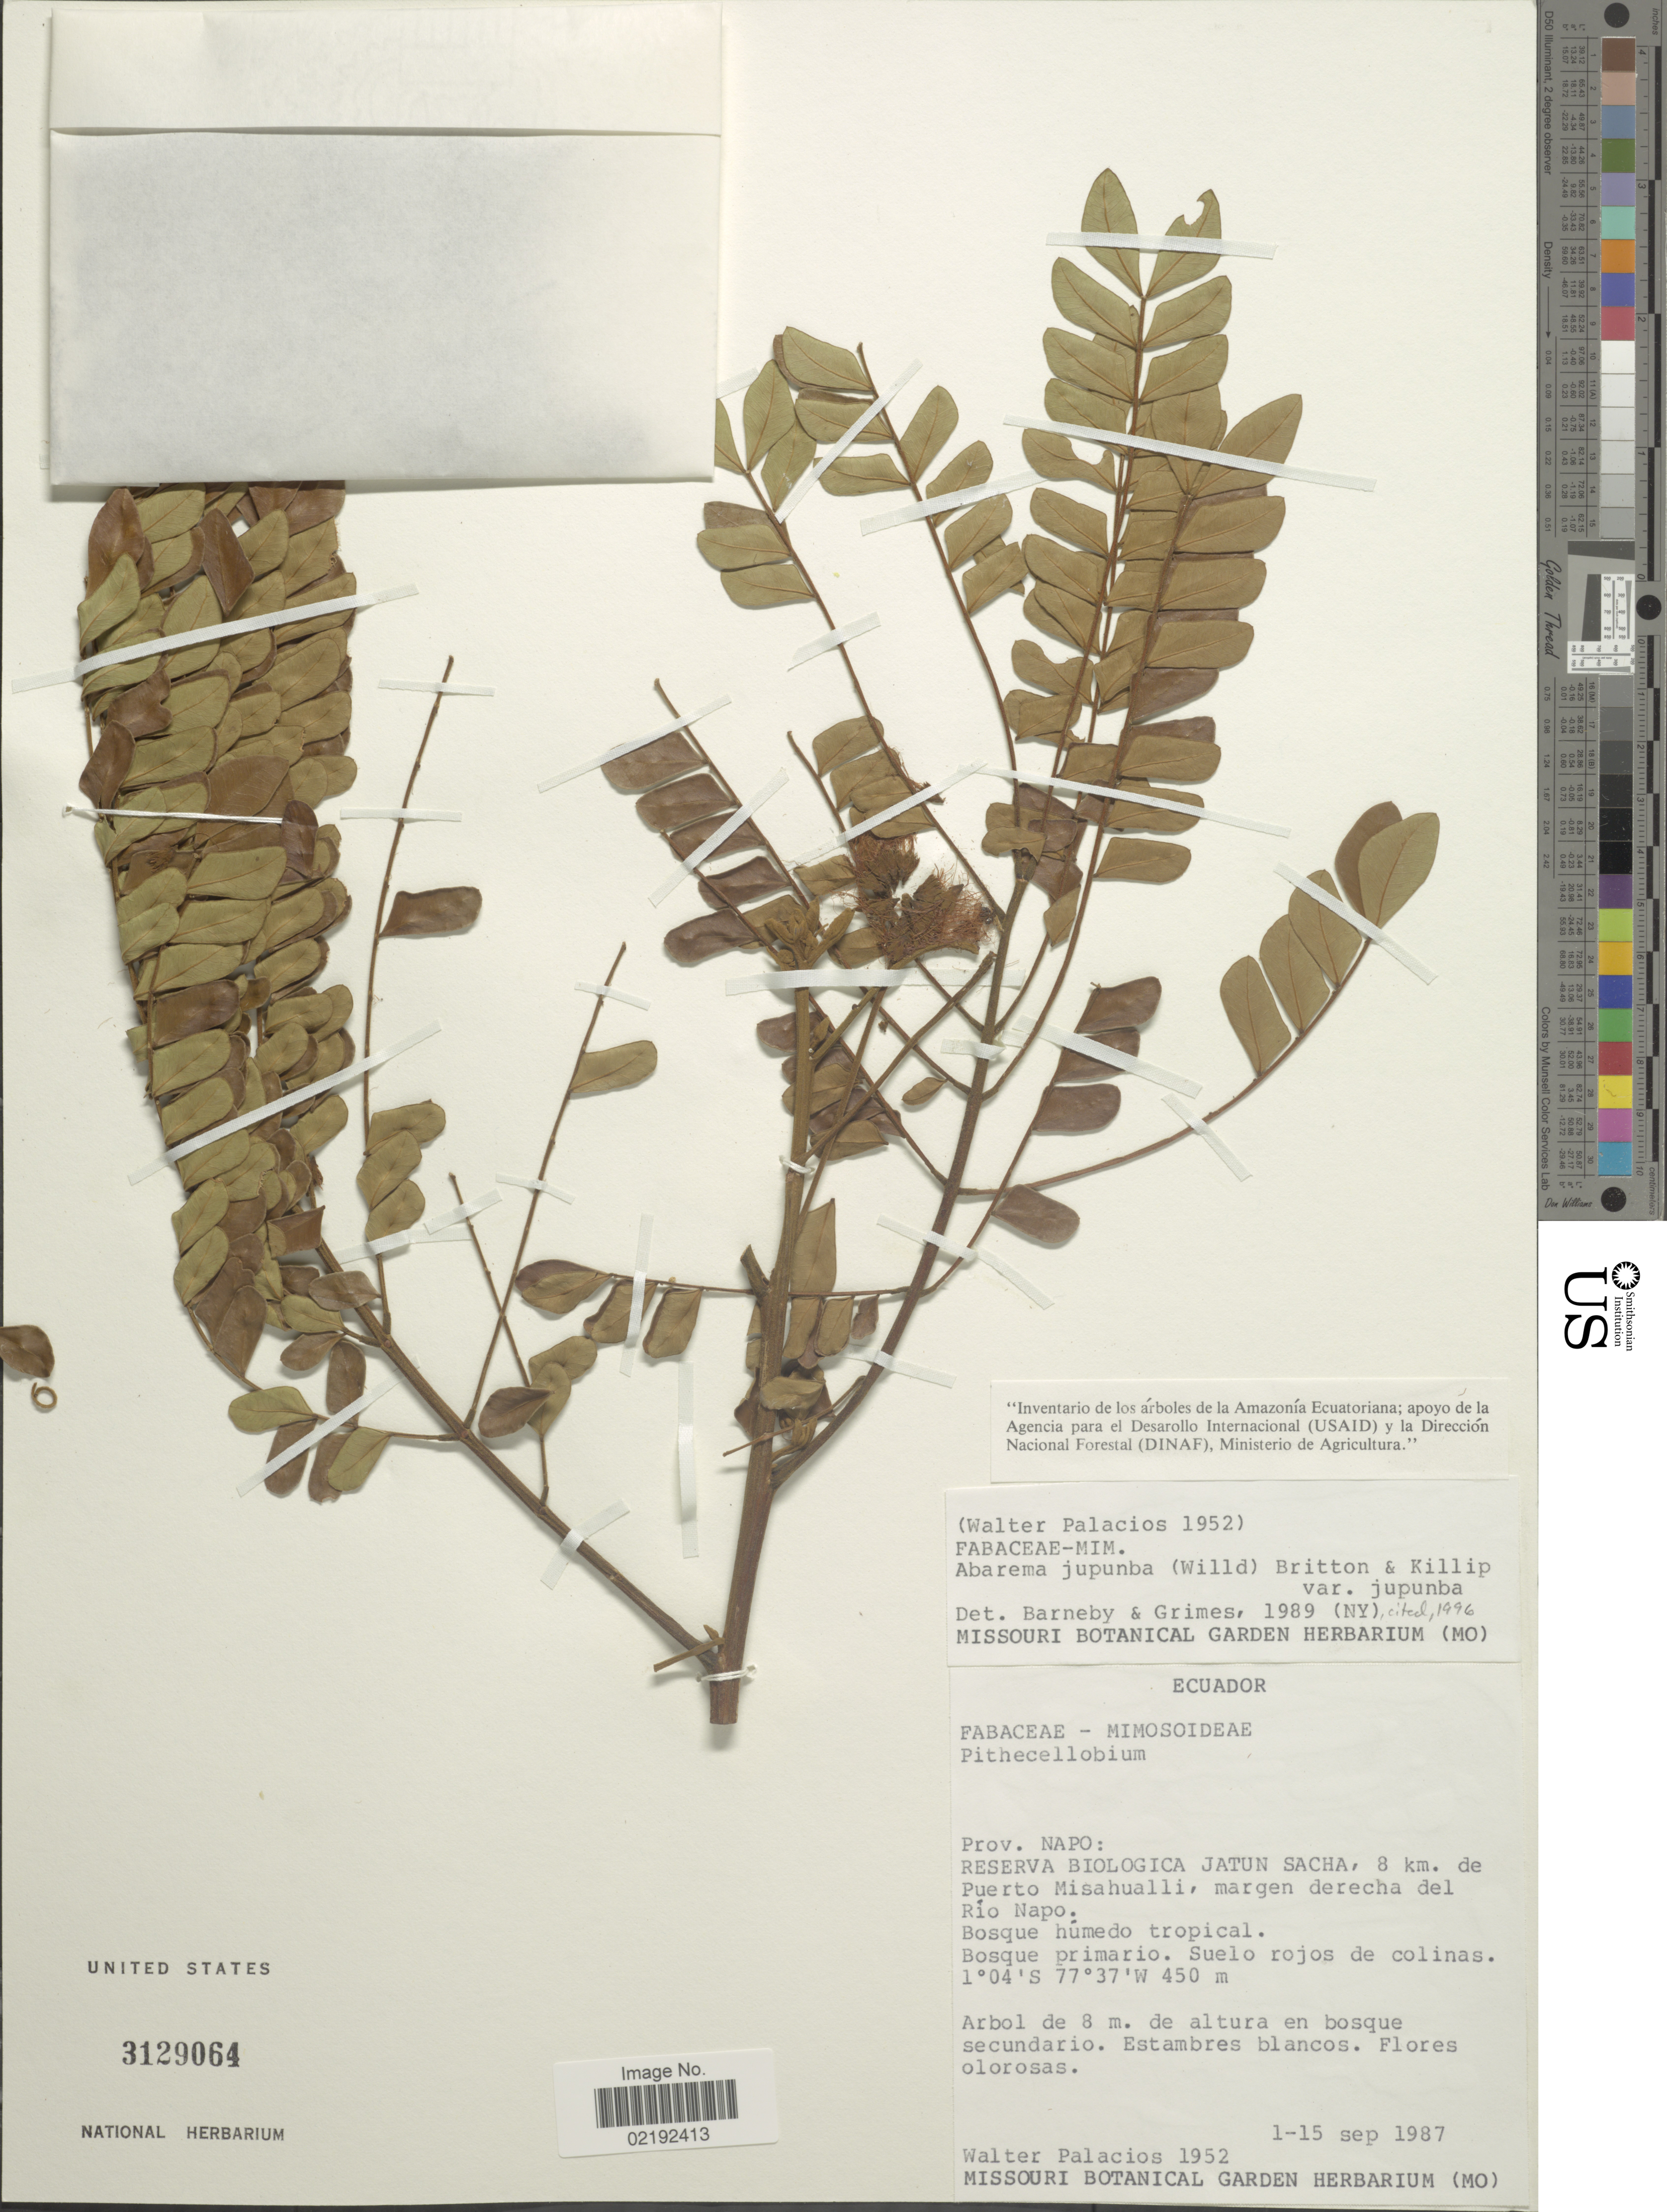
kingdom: Plantae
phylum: Tracheophyta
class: Magnoliopsida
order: Fabales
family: Fabaceae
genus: Abarema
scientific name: Abarema jupunba var. jupunba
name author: (Willd.) Britton & Killip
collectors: W. Palacios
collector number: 1952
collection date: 1987-09-01/1987-09-15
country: Ecuador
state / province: Napo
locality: Reserva Biologica Jatun Sacha, 8 km de Puerto Misahualli, margen derecha del Rio Napo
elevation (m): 450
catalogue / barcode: US 3129064